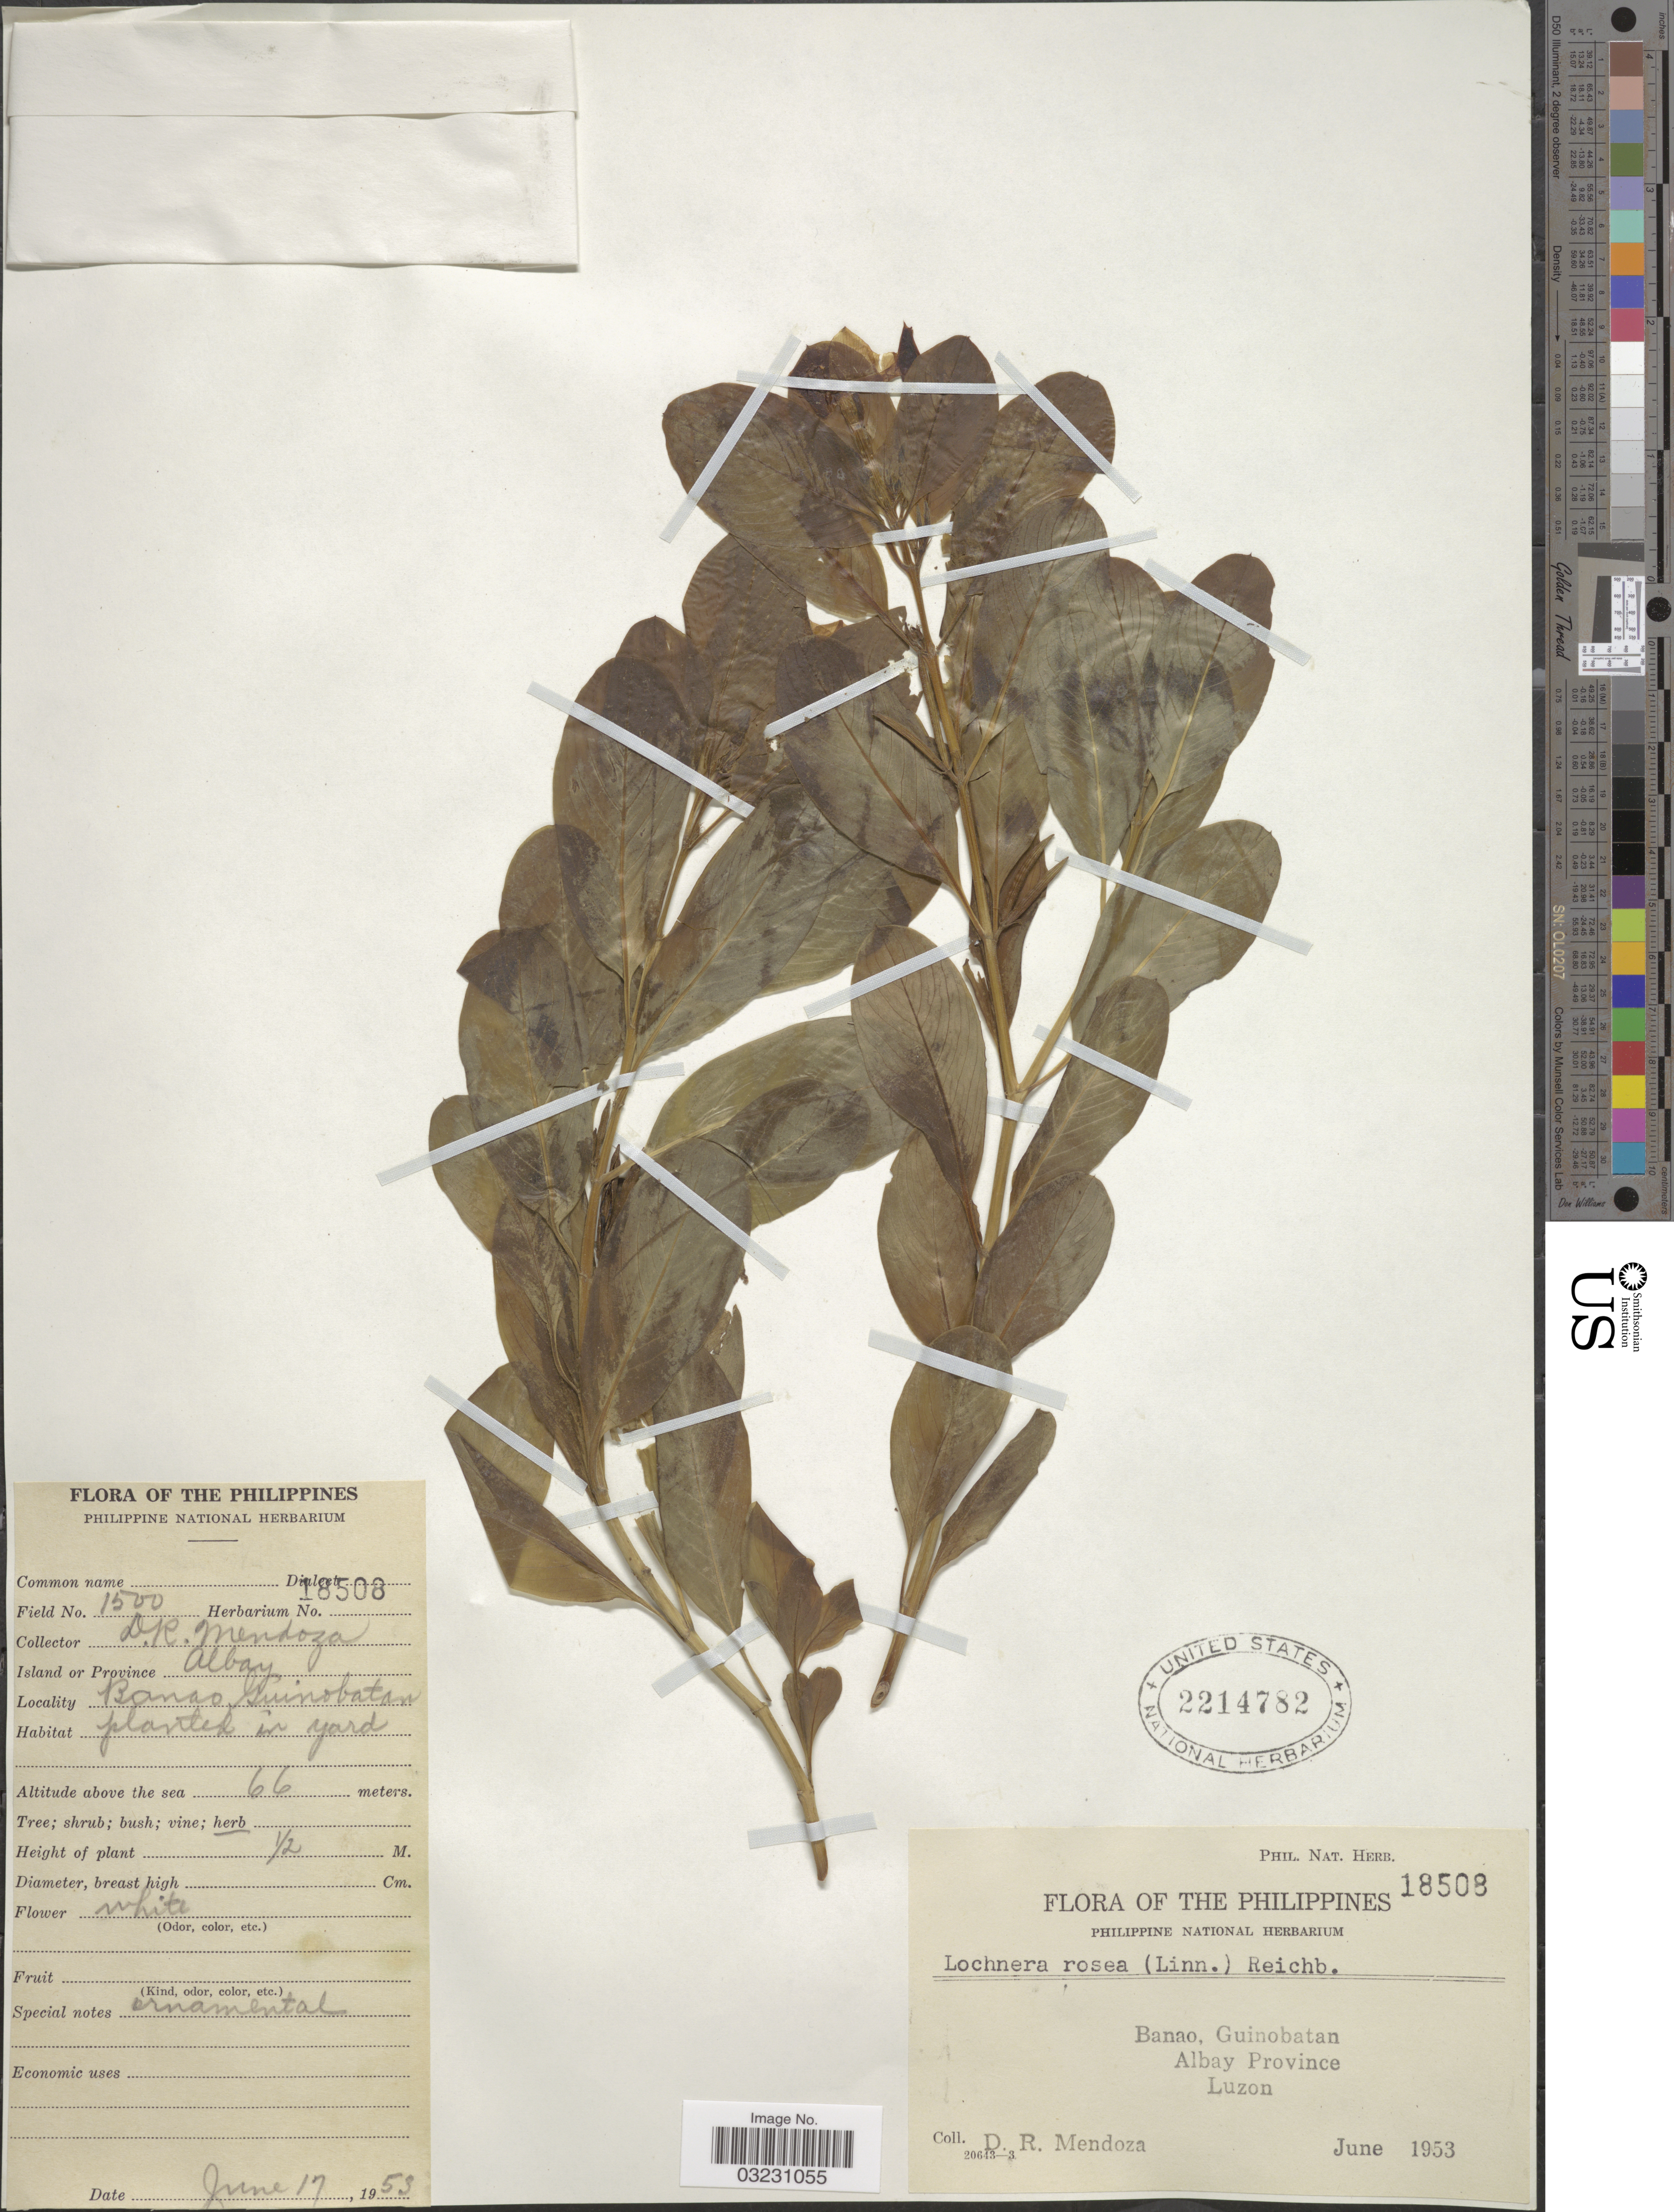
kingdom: Plantae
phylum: Tracheophyta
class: Magnoliopsida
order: Gentianales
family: Apocynaceae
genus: Catharanthus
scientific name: Catharanthus roseus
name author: (L.) G. Don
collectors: D. Mendoza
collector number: Phil. Nat. Herb. 18503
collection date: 1953-06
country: Philippines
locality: Banao, Guinobatan. Albay Province. Luzon.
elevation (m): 66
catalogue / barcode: US 2214782